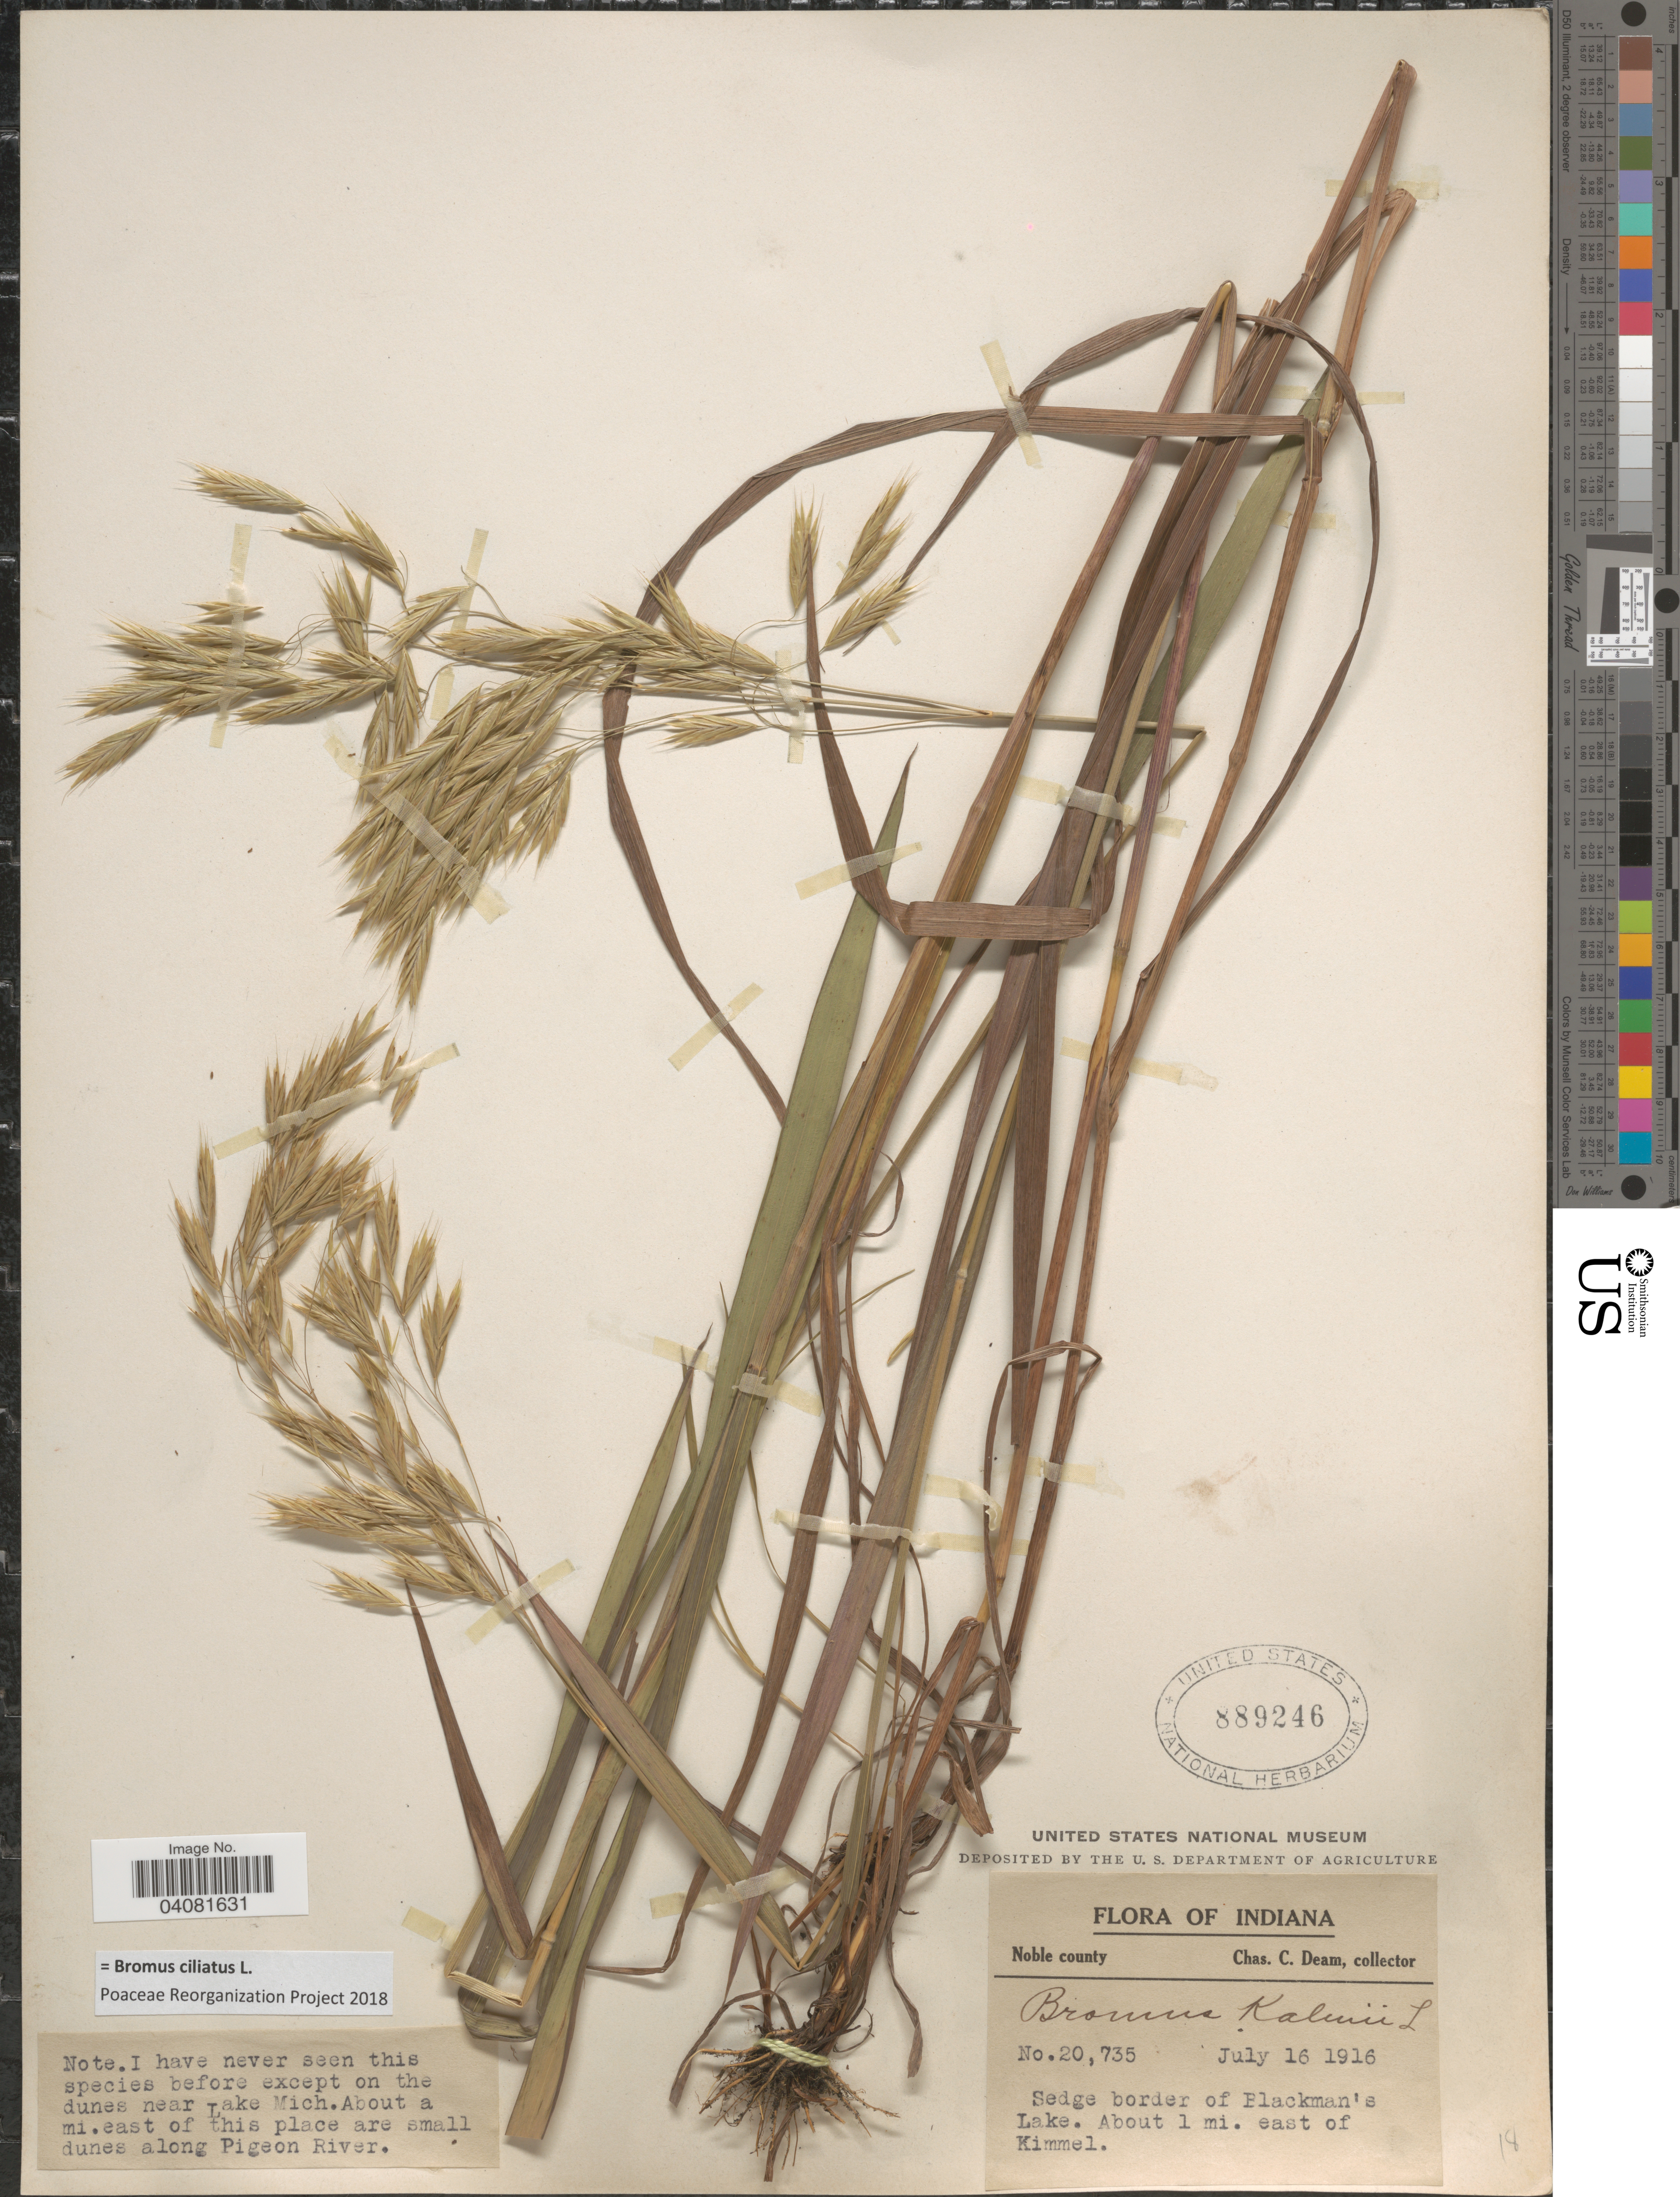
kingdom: Plantae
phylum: Tracheophyta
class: Liliopsida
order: Poales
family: Poaceae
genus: Bromus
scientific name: Bromus ciliatus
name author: L.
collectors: C. C. Deam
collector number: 20735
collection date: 1916-07-16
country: United States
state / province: Indiana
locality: Noble county. Sedge border of Blackman's Lake. About 1 mi. east of Kimmel.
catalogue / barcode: US 889246